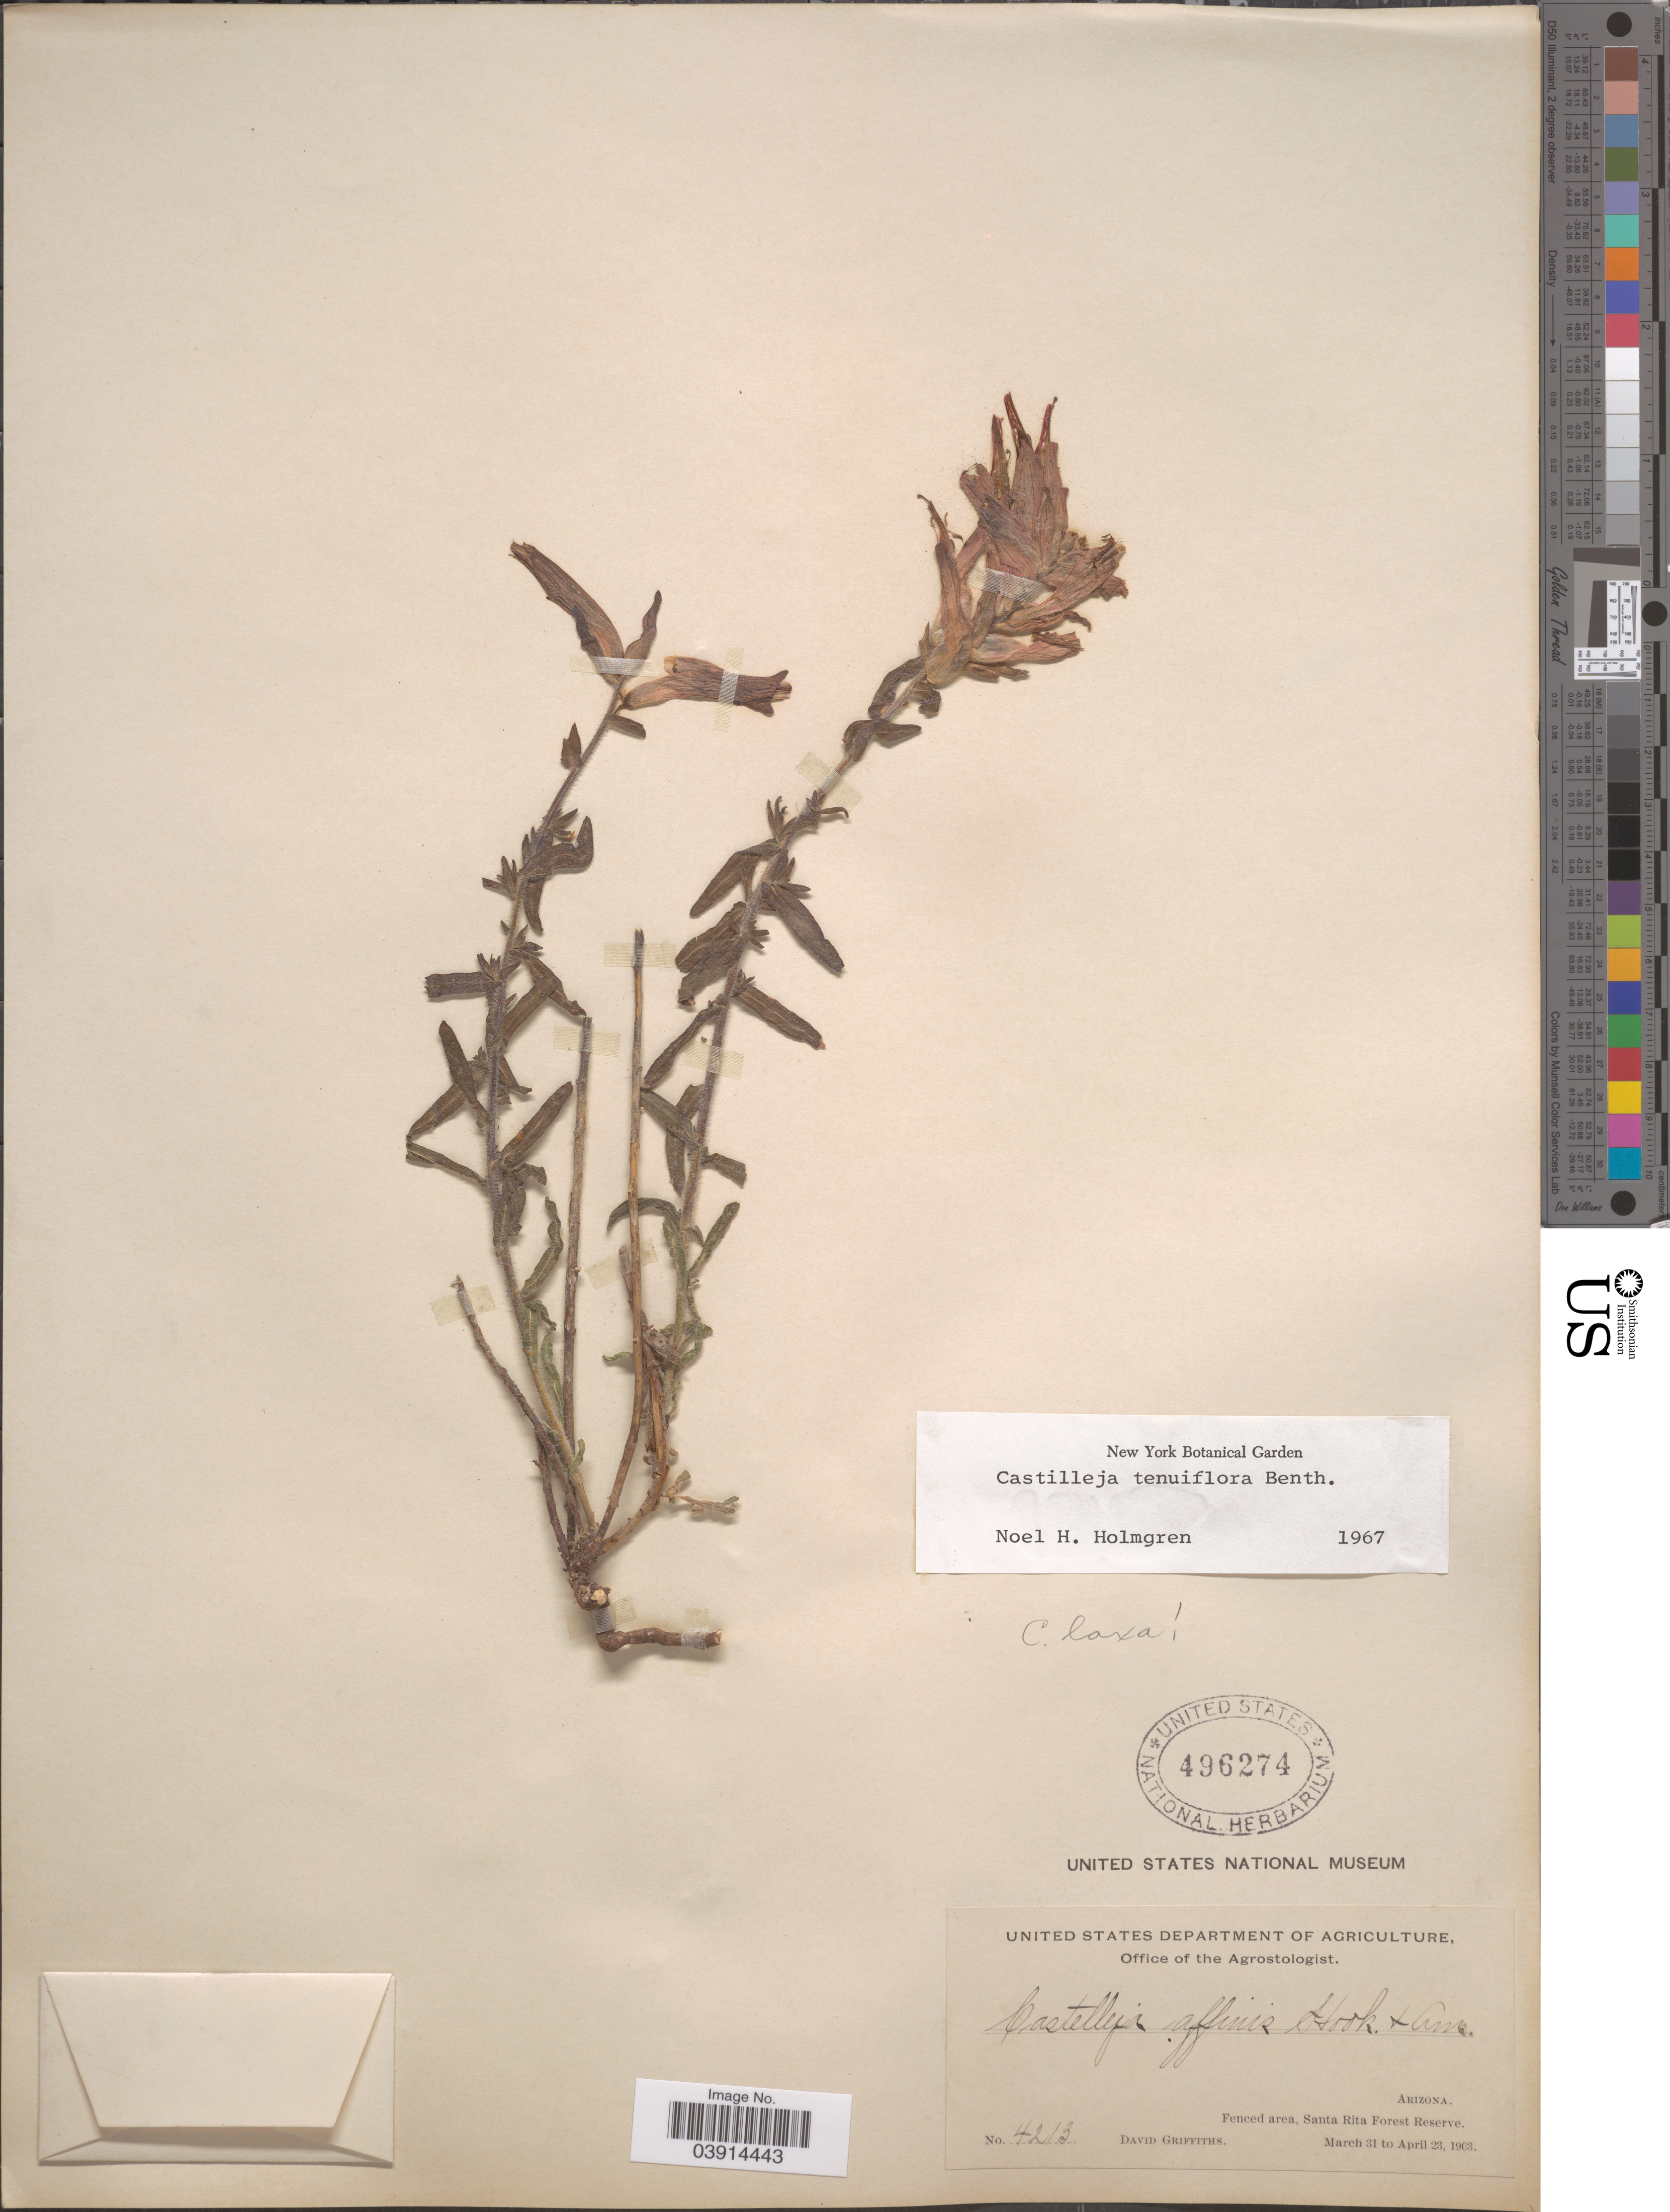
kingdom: Plantae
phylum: Tracheophyta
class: Magnoliopsida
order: Lamiales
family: Orobanchaceae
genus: Castilleja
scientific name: Castilleja tenuiflora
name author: Benth.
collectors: D. Griffiths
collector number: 4213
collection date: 1903-03-31/1903-04-23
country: United States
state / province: Arizona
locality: Fenced area, Santa Rita Forest Reserve.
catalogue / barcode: US 496274